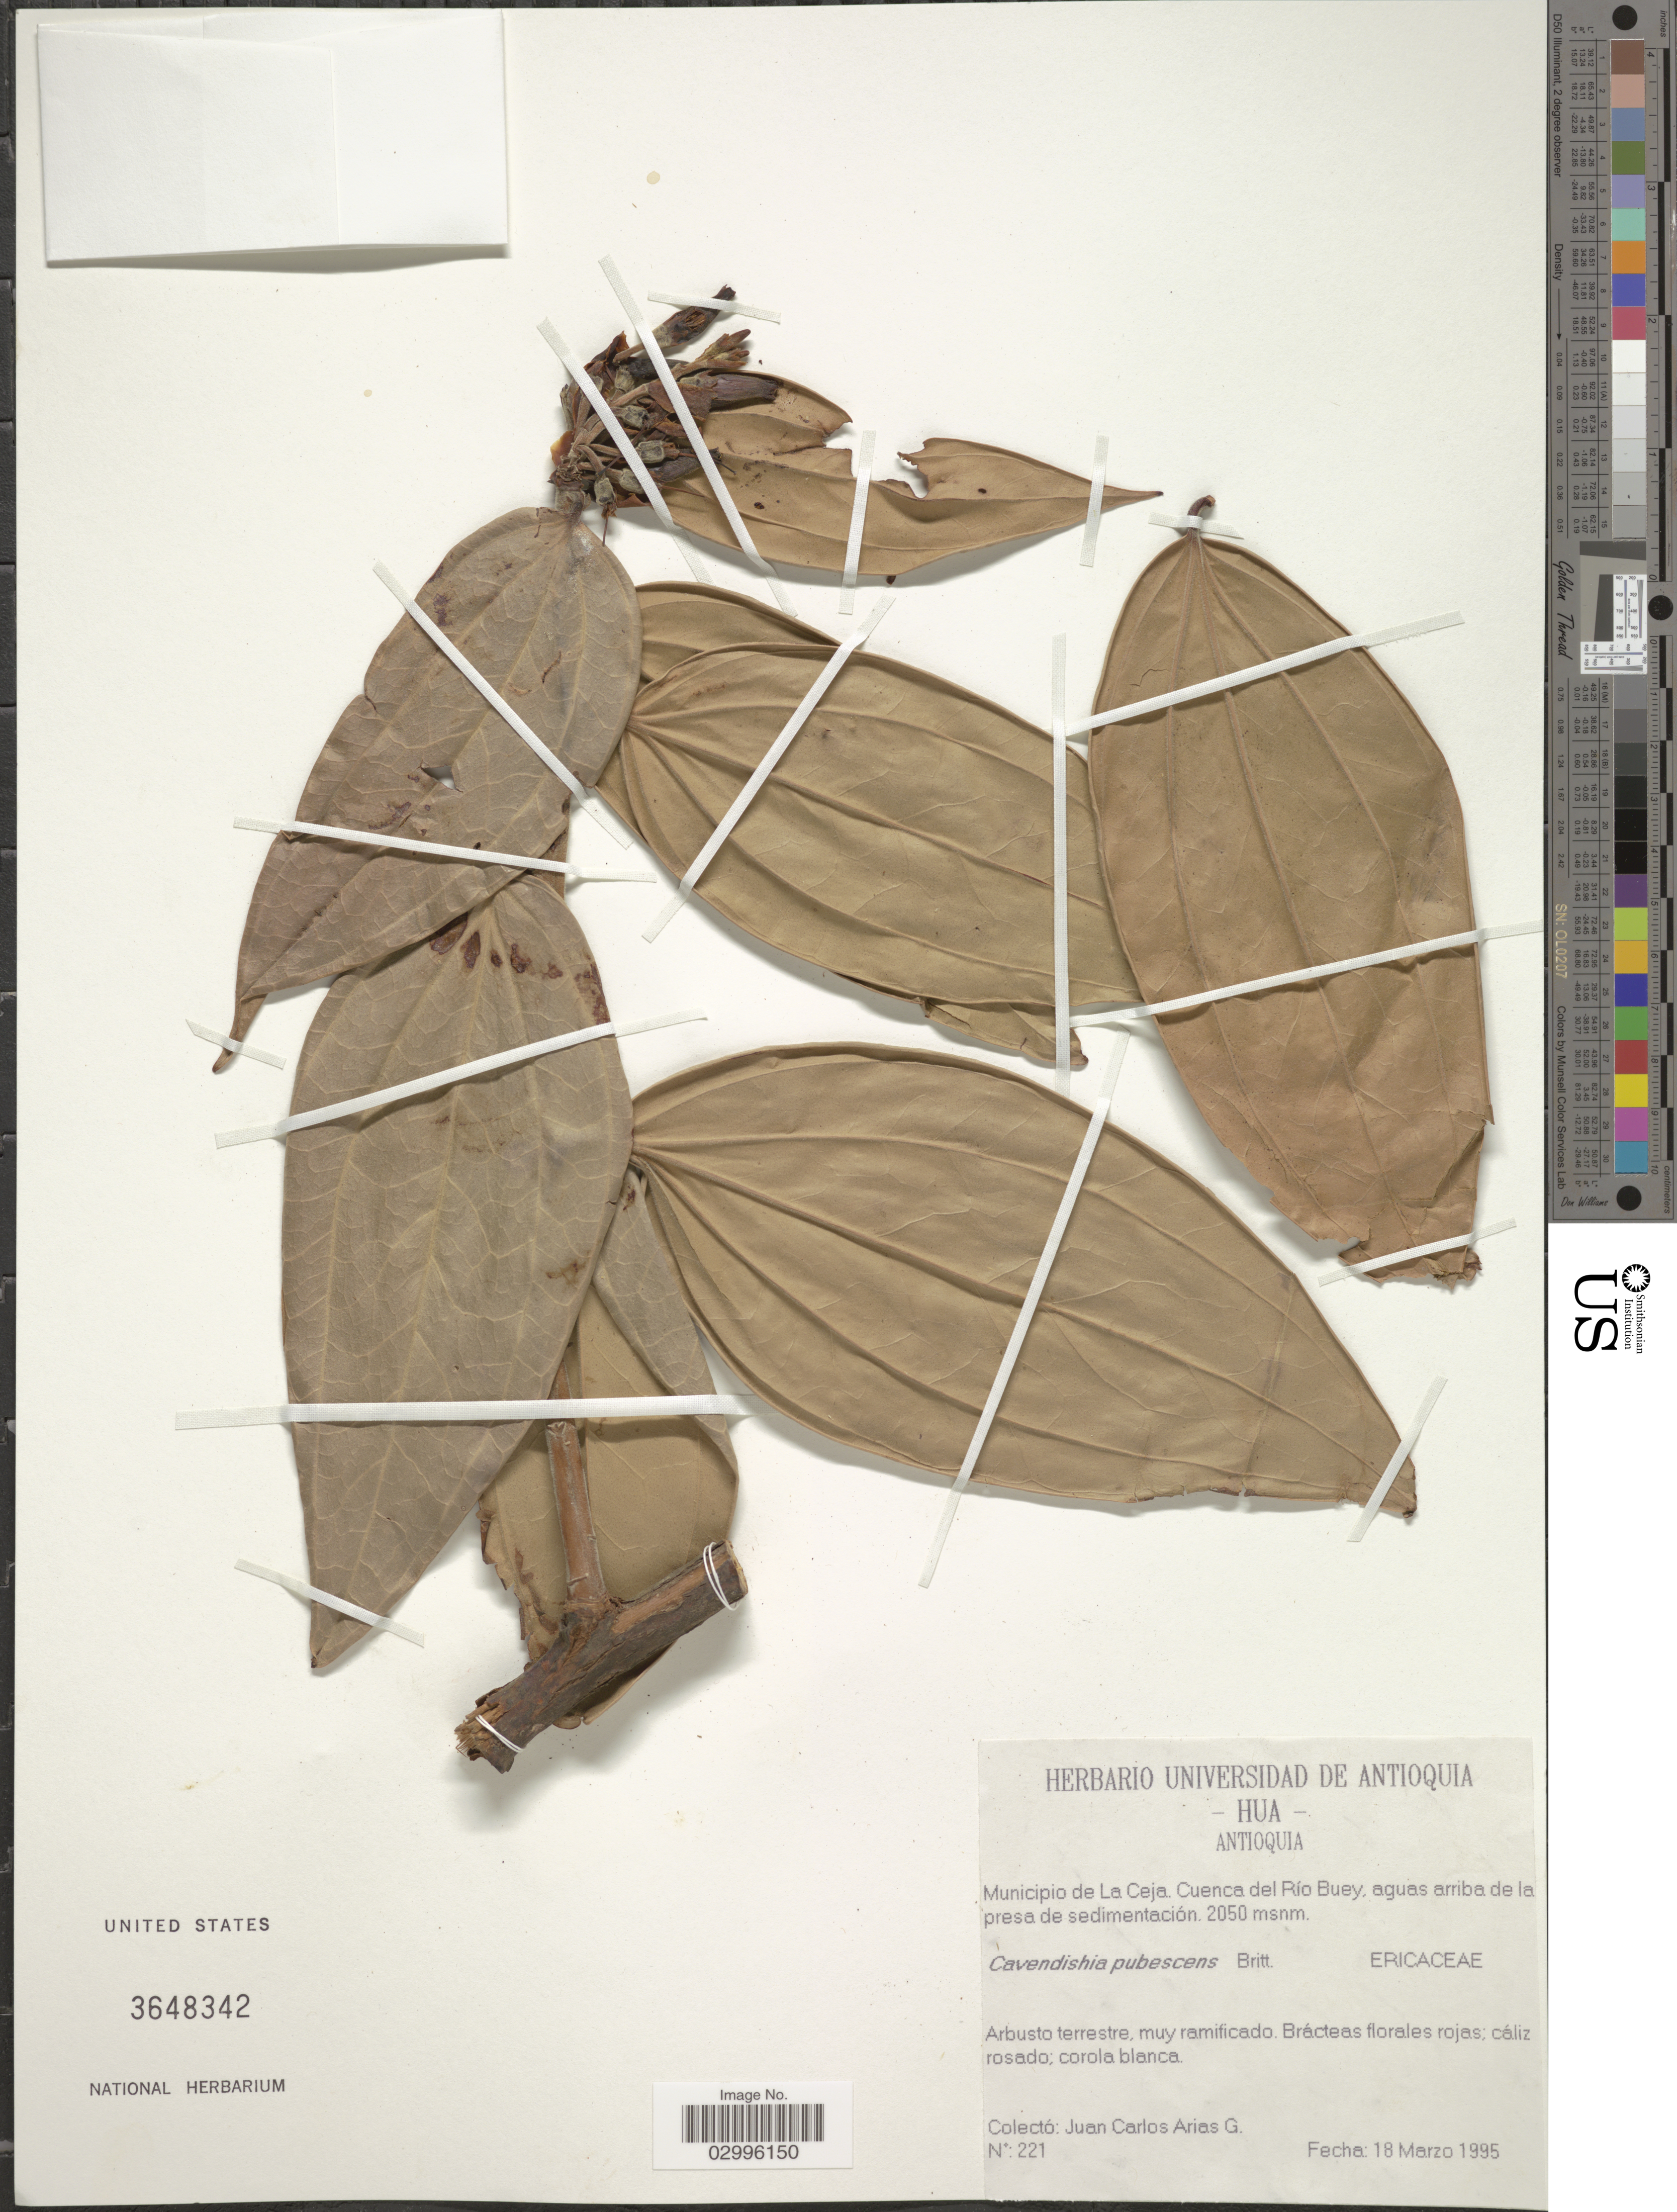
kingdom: Plantae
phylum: Tracheophyta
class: Magnoliopsida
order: Ericales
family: Ericaceae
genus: Cavendishia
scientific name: Cavendishia pubescens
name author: (Kunth) Hemsl.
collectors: J. Arias G.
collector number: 221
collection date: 1995-03-18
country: Colombia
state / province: Antioquia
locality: Municipio de La Ceja del Río Buey, aguas arriba de la presa de sedimentación.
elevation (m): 2050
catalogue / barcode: US 3648342